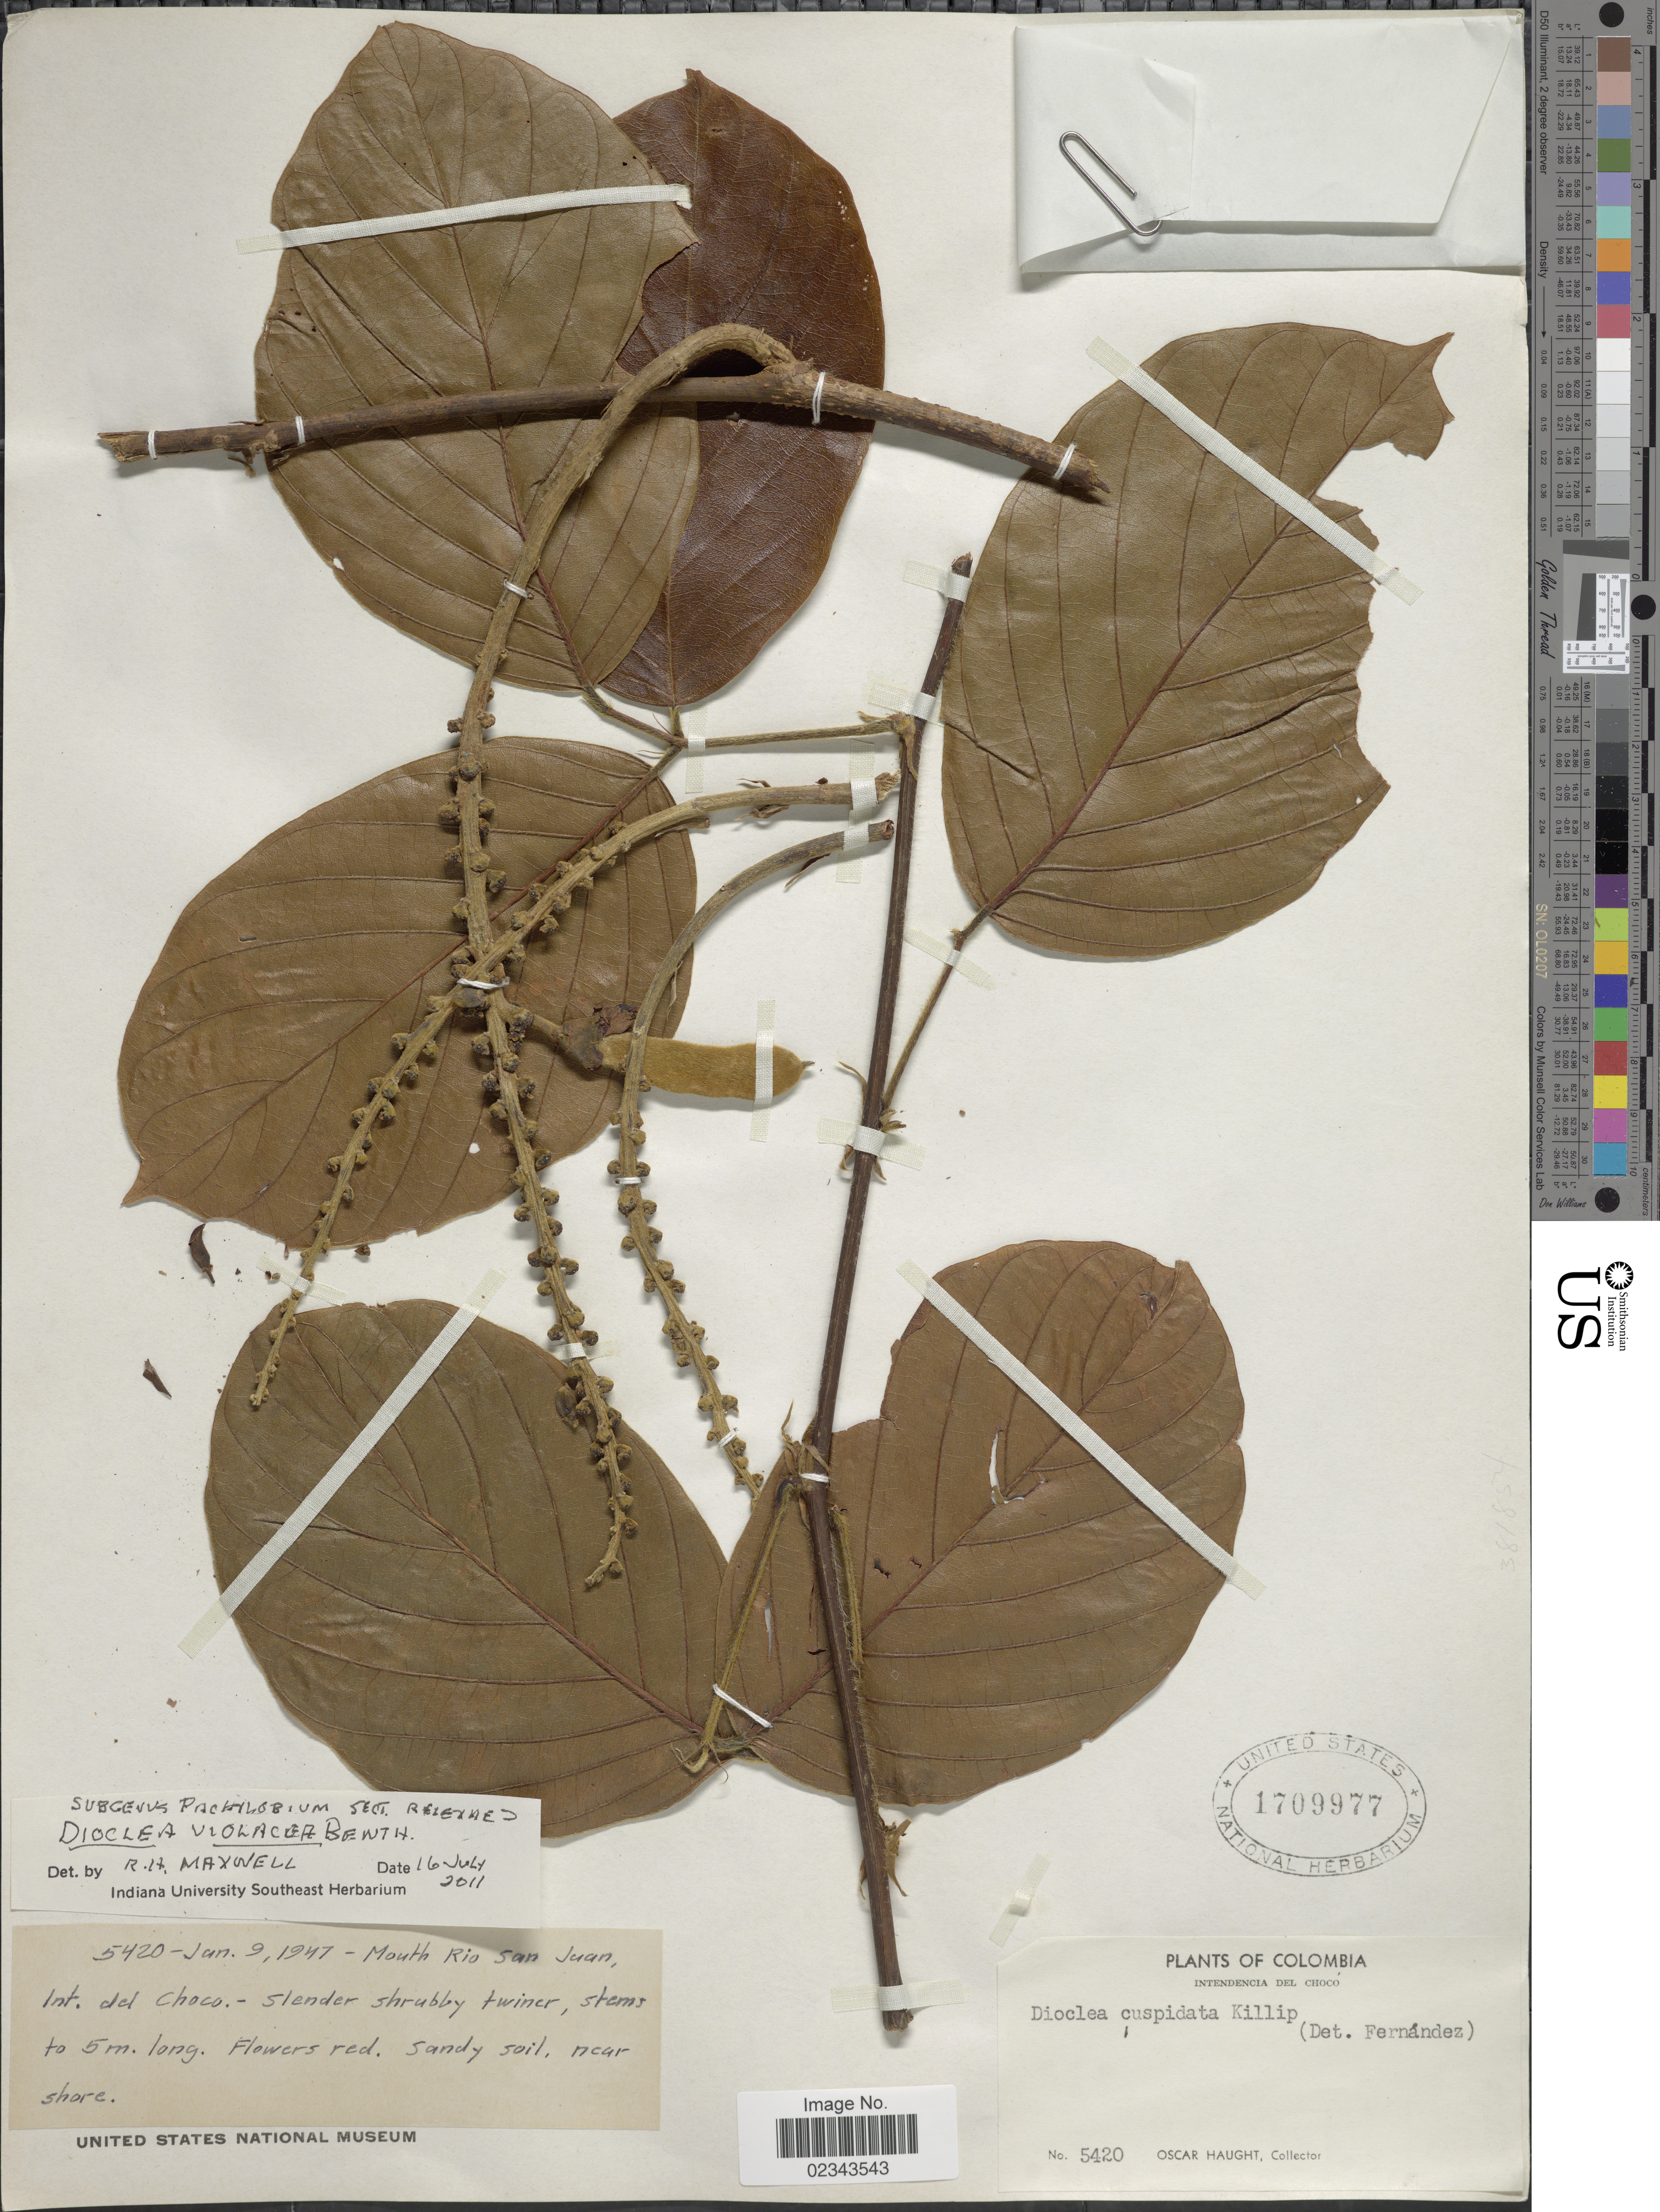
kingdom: Plantae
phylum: Tracheophyta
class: Magnoliopsida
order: Fabales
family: Fabaceae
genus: Dioclea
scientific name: Dioclea violacea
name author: Mart. ex Benth.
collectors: O. L. Haught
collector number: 5420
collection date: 1947-01-09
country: Colombia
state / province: Chocó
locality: Intendencia del Choco, Mouth Rio San Juan, near shore.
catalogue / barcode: US 1709977